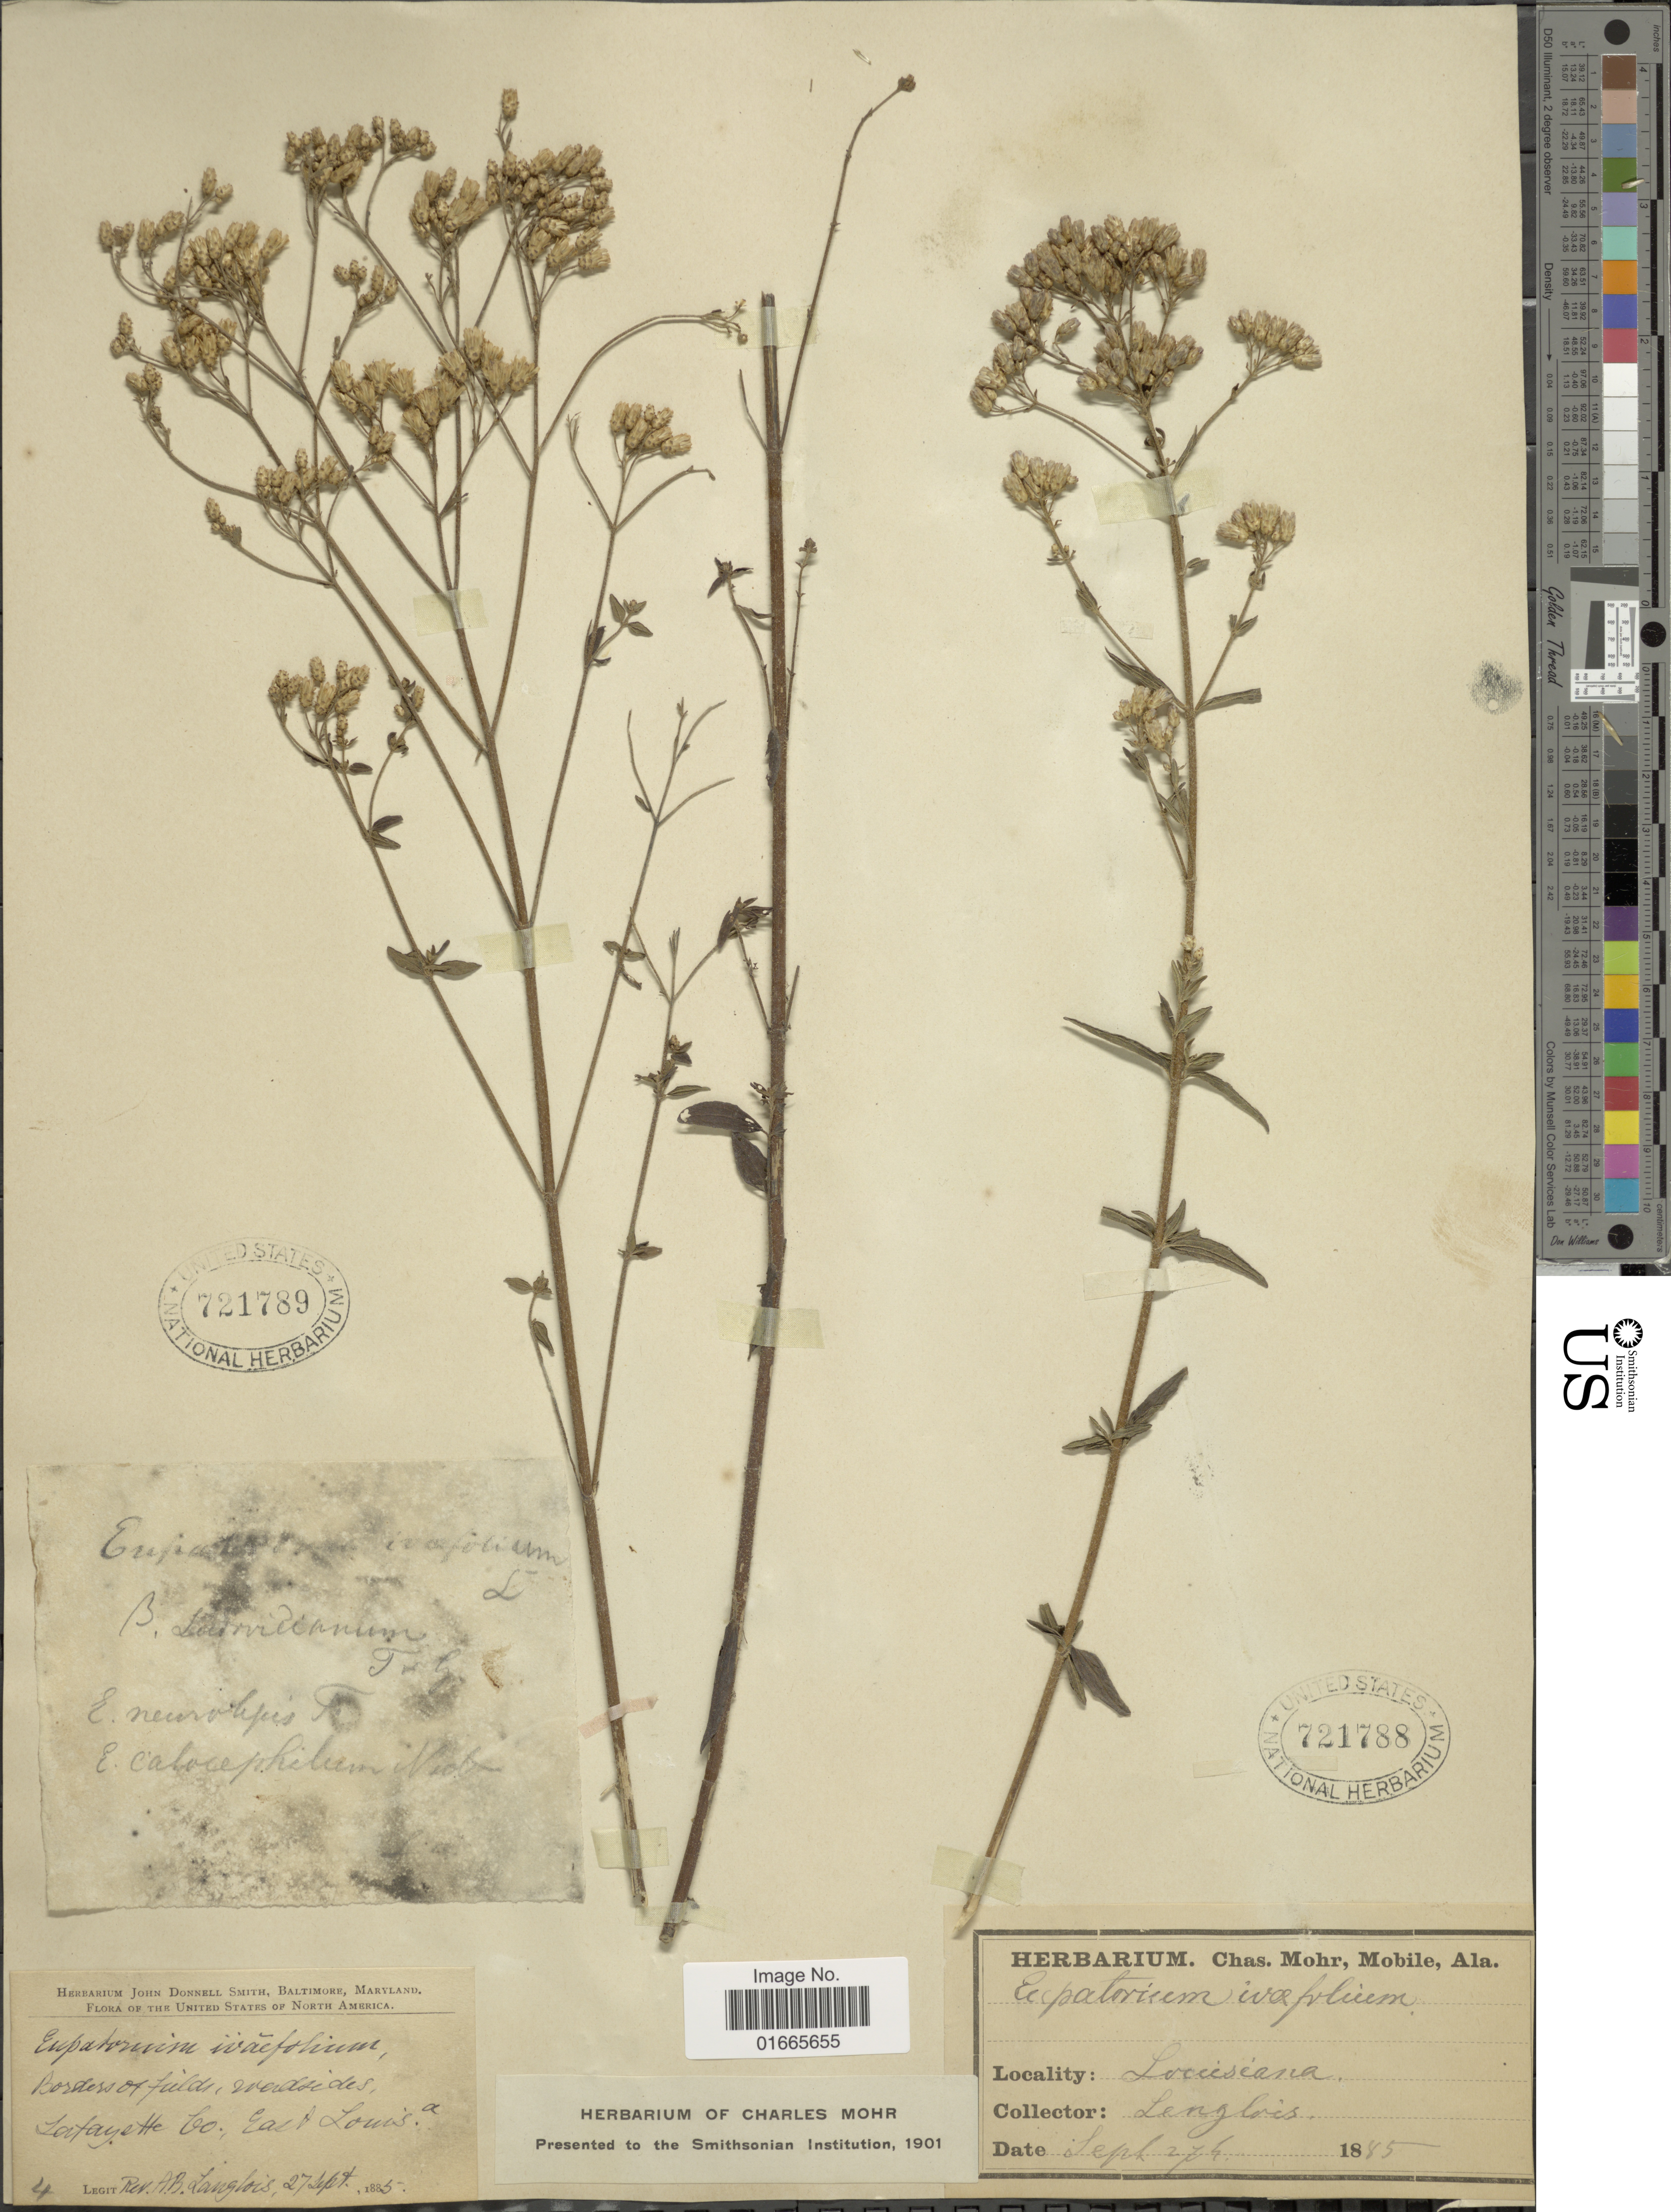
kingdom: Plantae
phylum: Tracheophyta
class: Magnoliopsida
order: Asterales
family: Asteraceae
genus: Chromolaena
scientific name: Chromolaena ivaefolia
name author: (L.) R.M. King & H. Rob.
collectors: A. Langlois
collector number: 4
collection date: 1885-09-27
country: United States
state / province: Louisiana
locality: Latayette Co. East Louis. a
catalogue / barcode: US 721789